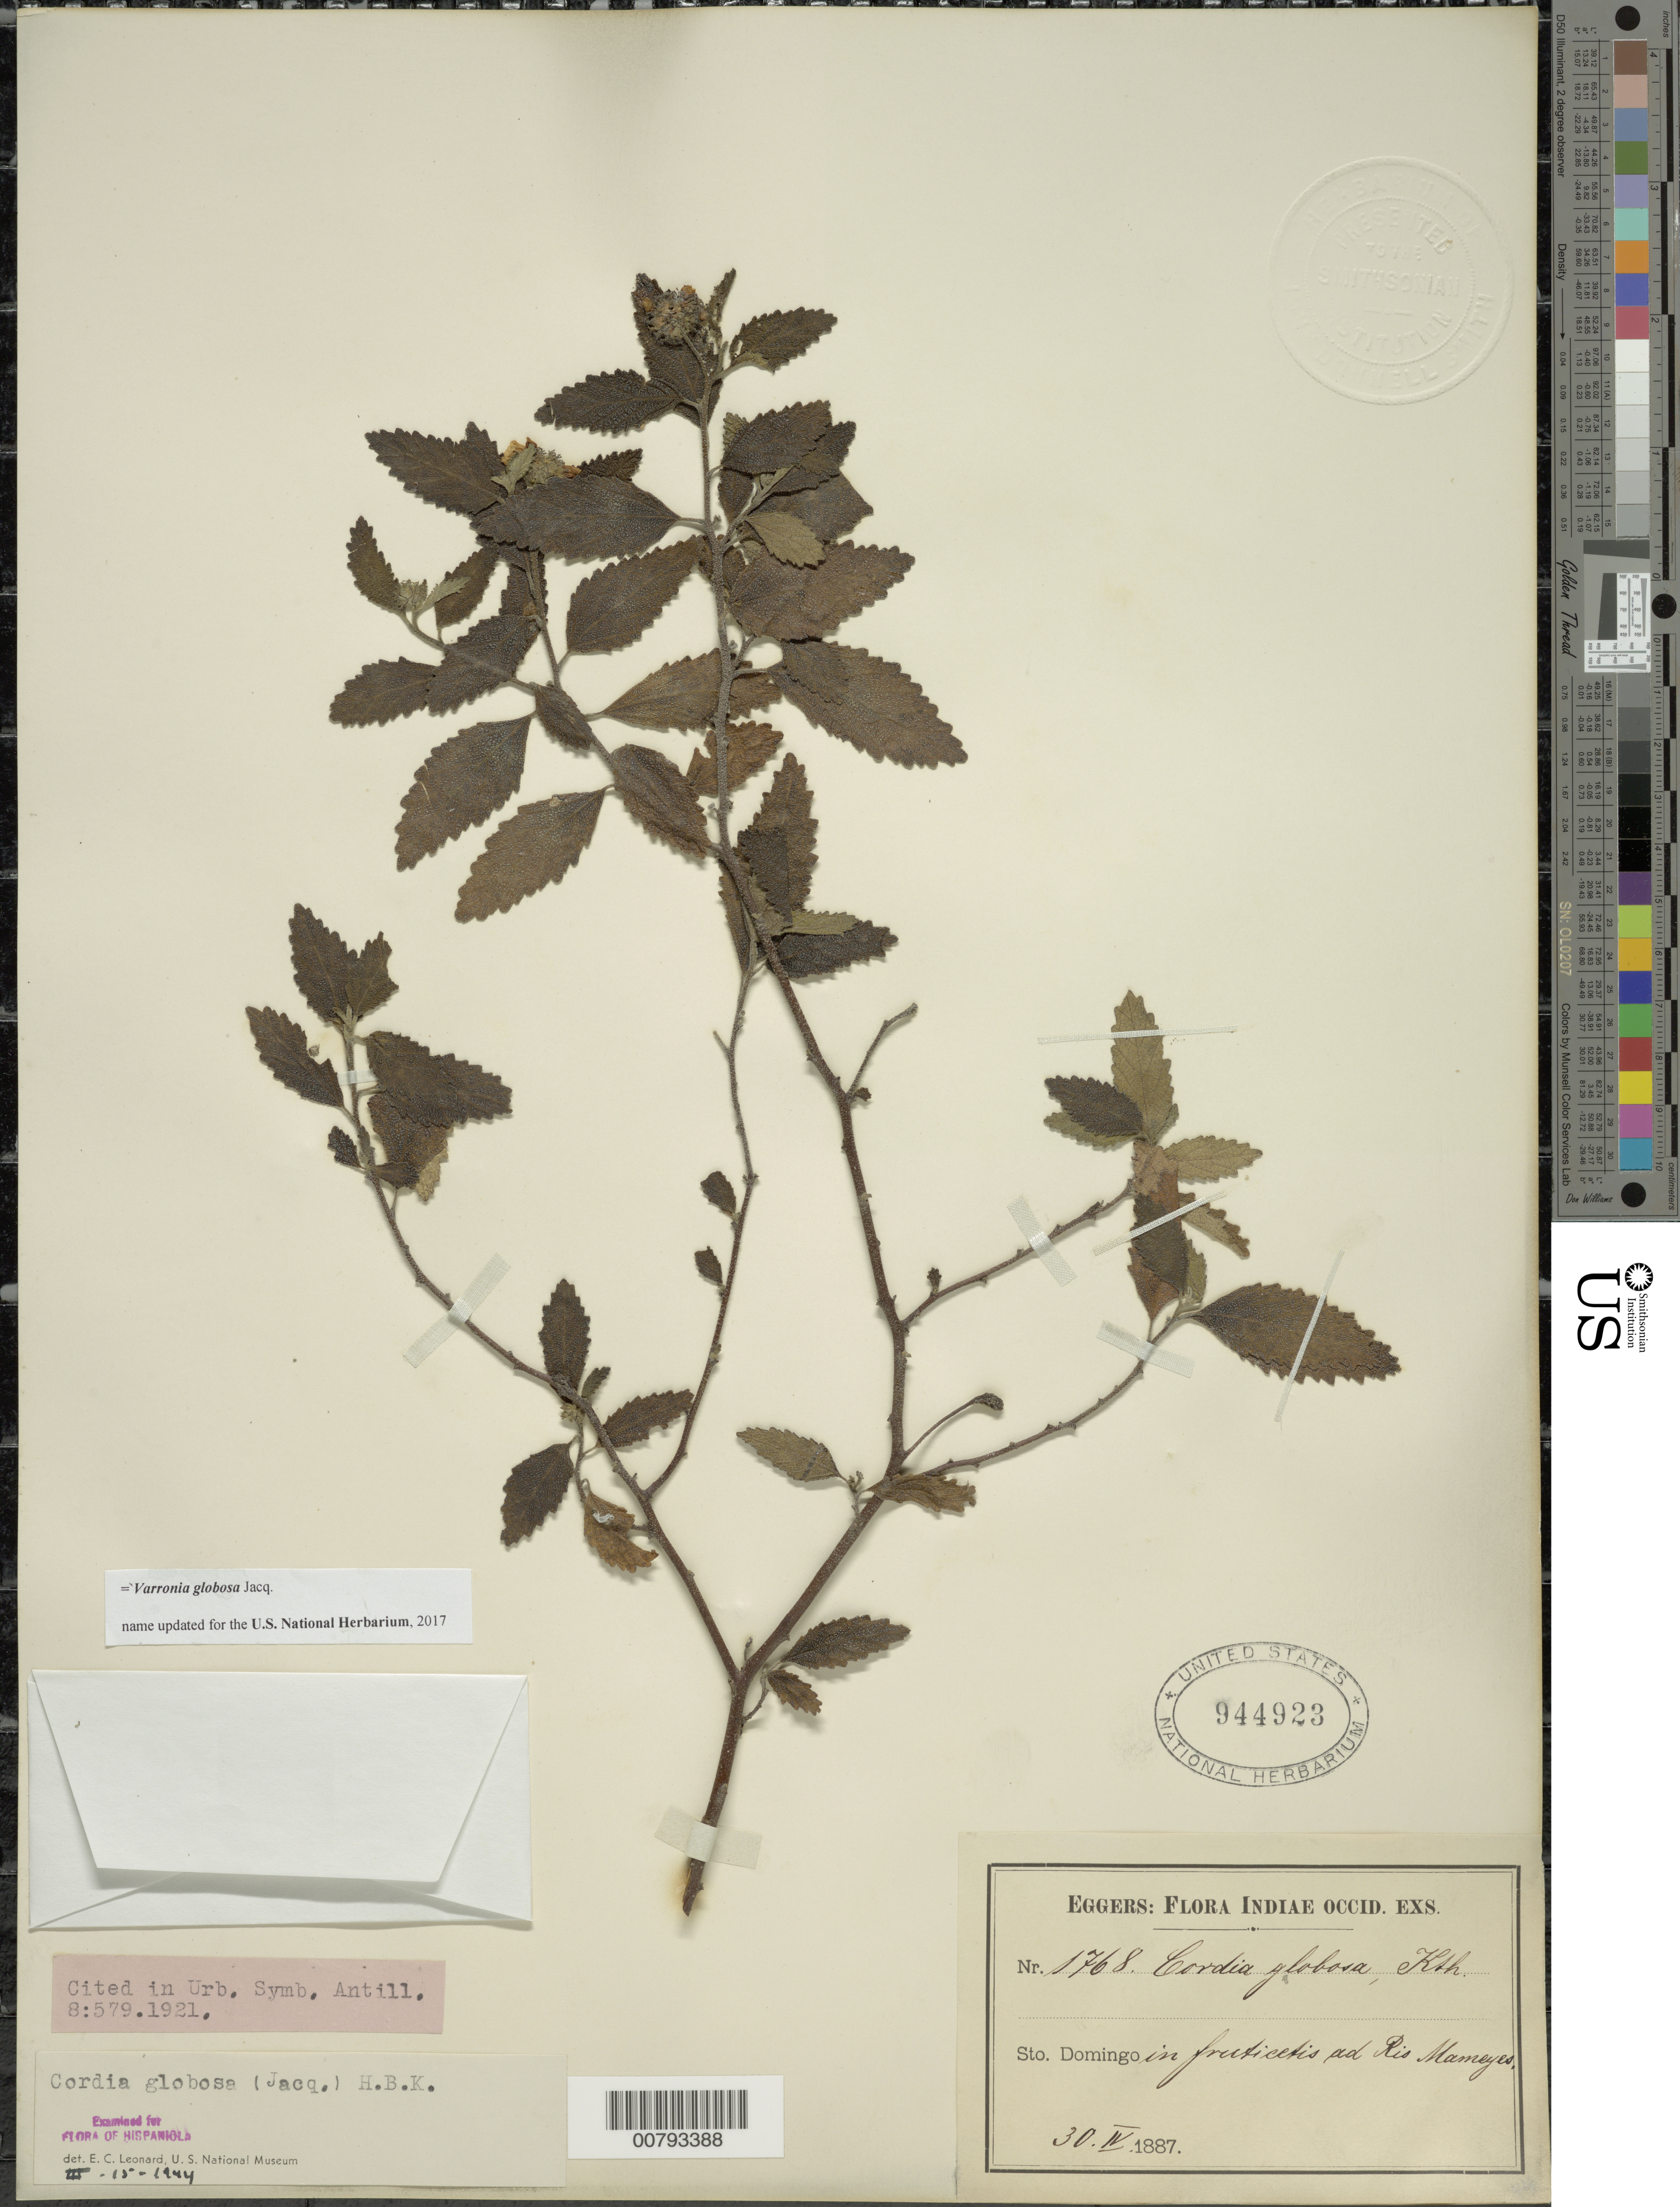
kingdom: Plantae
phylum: Tracheophyta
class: Magnoliopsida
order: Boraginales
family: Cordiaceae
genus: Cordia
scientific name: Cordia globosa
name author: (Jacq.) Kunth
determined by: Leonard, Emery C., (US)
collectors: H. F. A. von Eggers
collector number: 1768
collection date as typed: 30 Apr 1887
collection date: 1887-04-30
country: Dominican Republic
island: Hispaniola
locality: Ad Rio Mameyes.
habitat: In fruticetis.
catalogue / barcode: US 944923